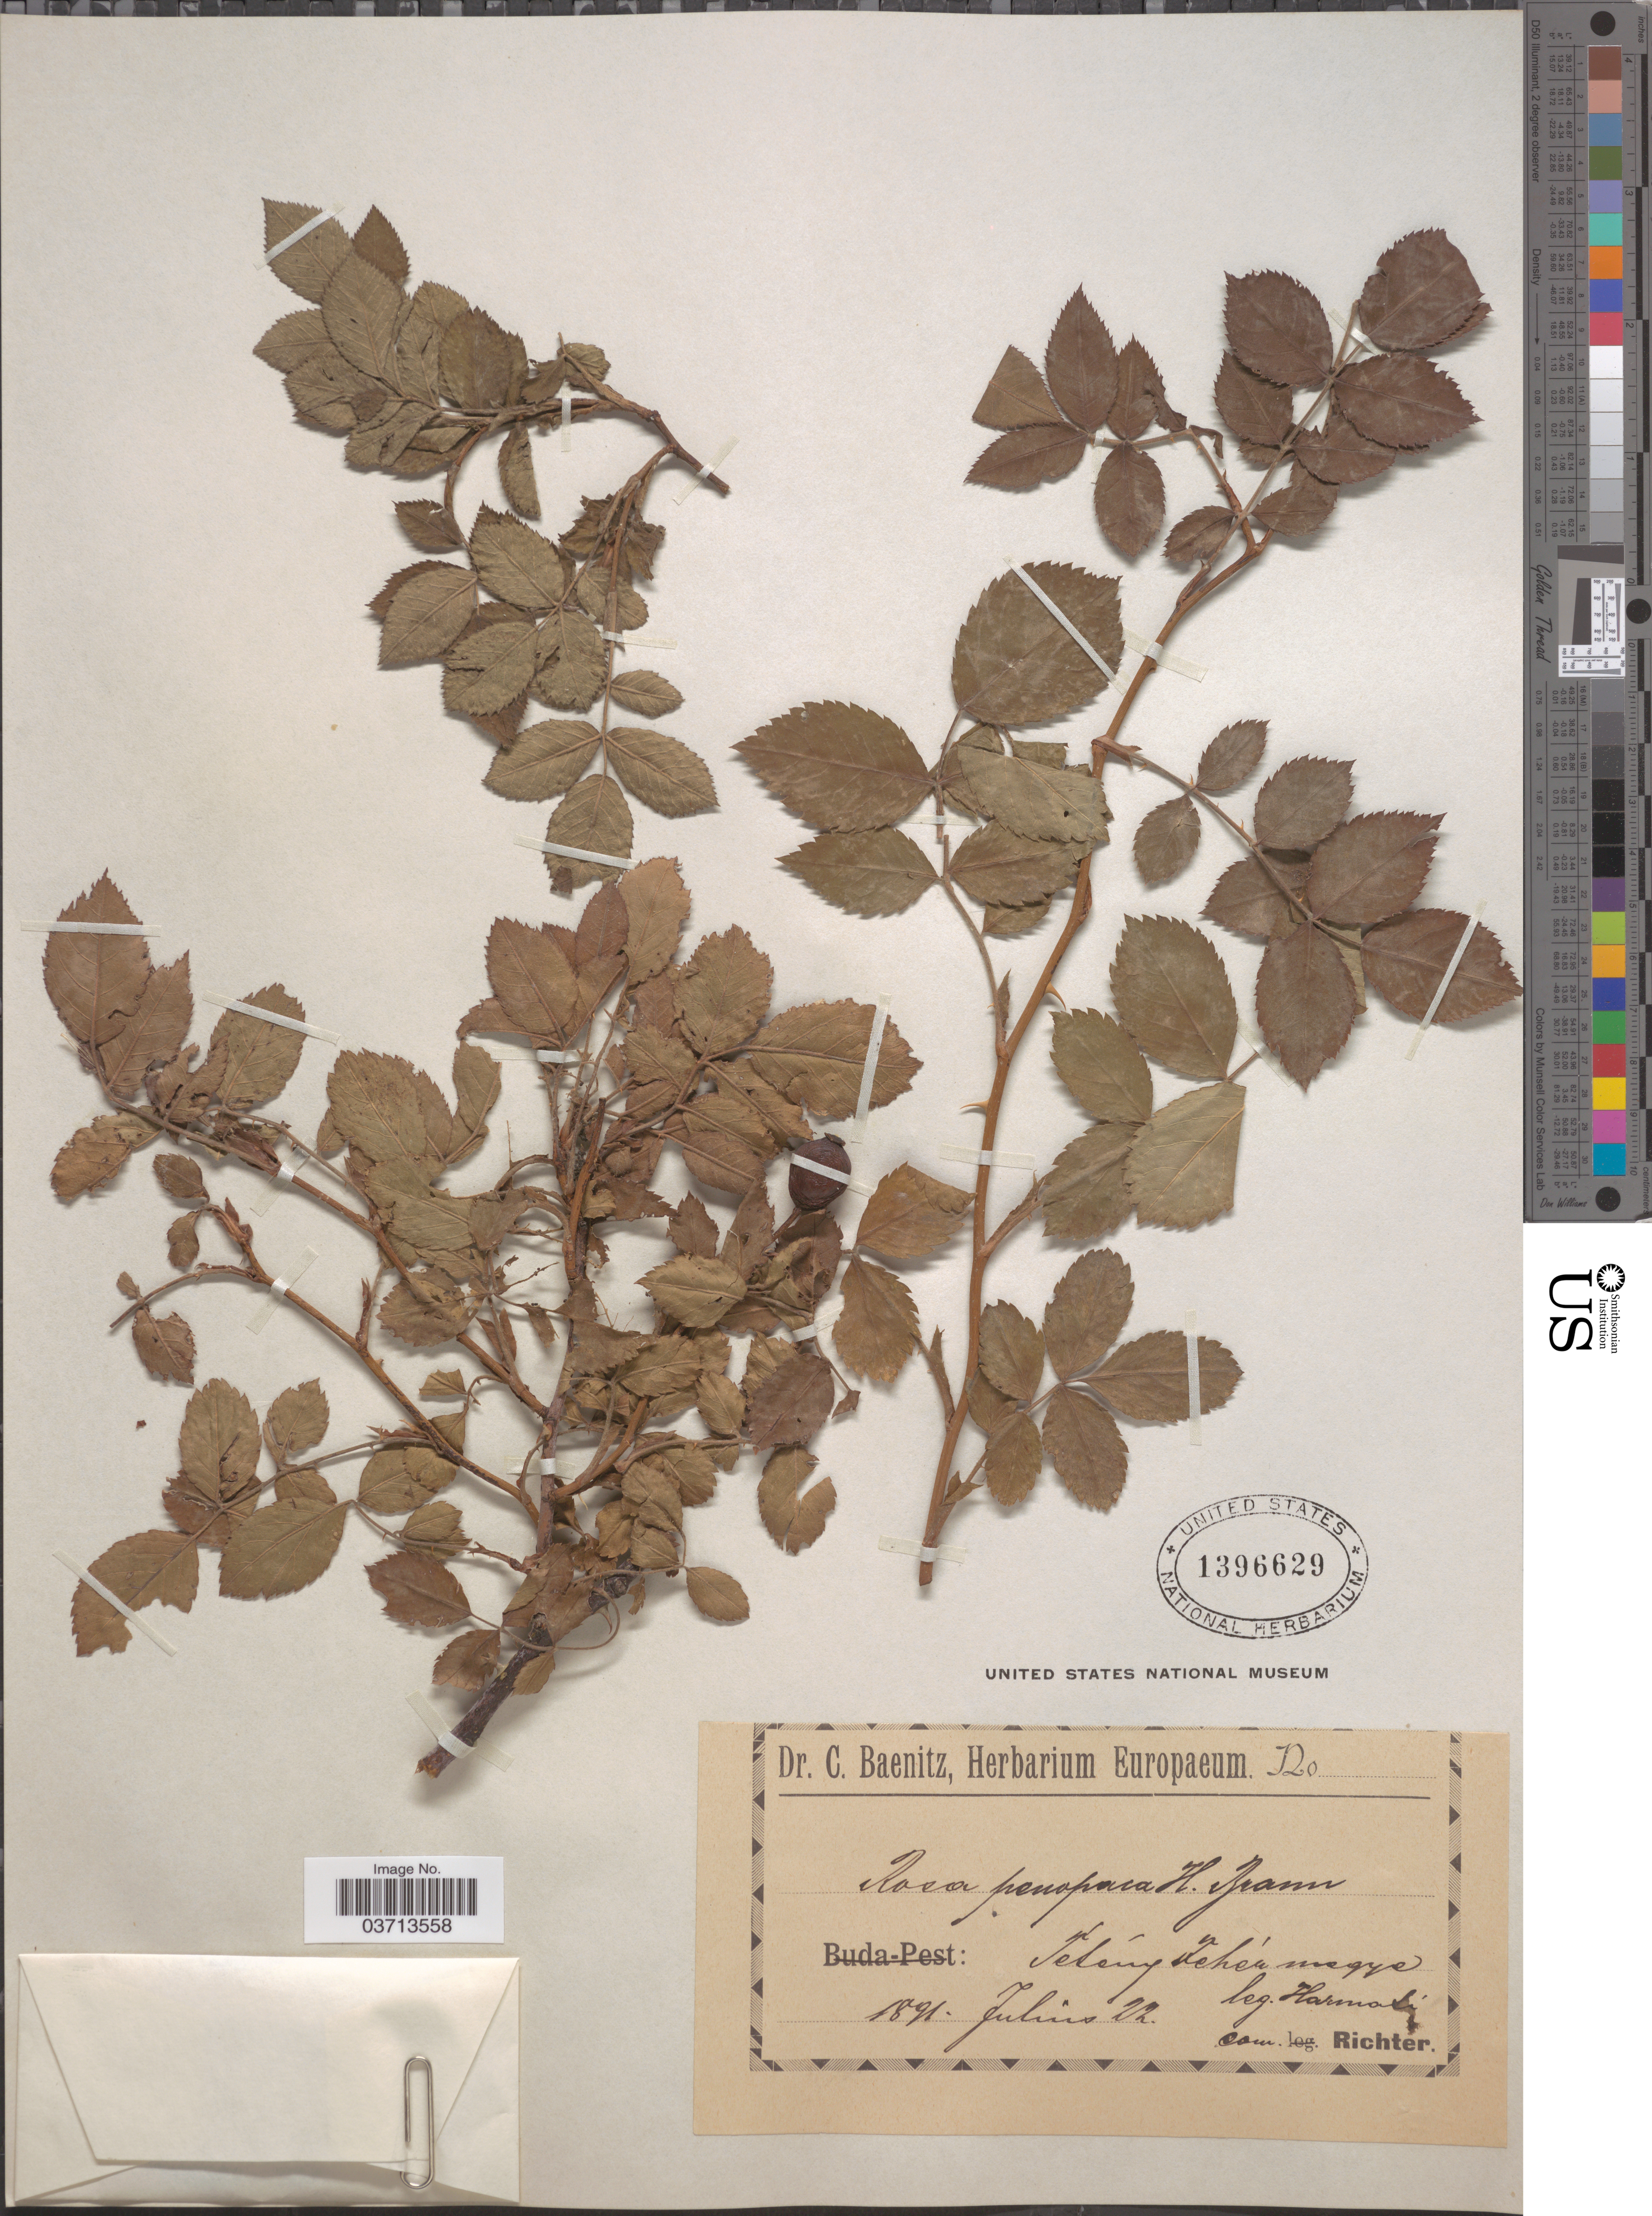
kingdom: Plantae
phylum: Tracheophyta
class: Magnoliopsida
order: Rosales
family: Rosaceae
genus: Rosa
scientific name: Rosa penopaca ined.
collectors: -. Harmadi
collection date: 1891-07-22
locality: Telsíng Tehér megye. [interpreted]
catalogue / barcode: US 1396629